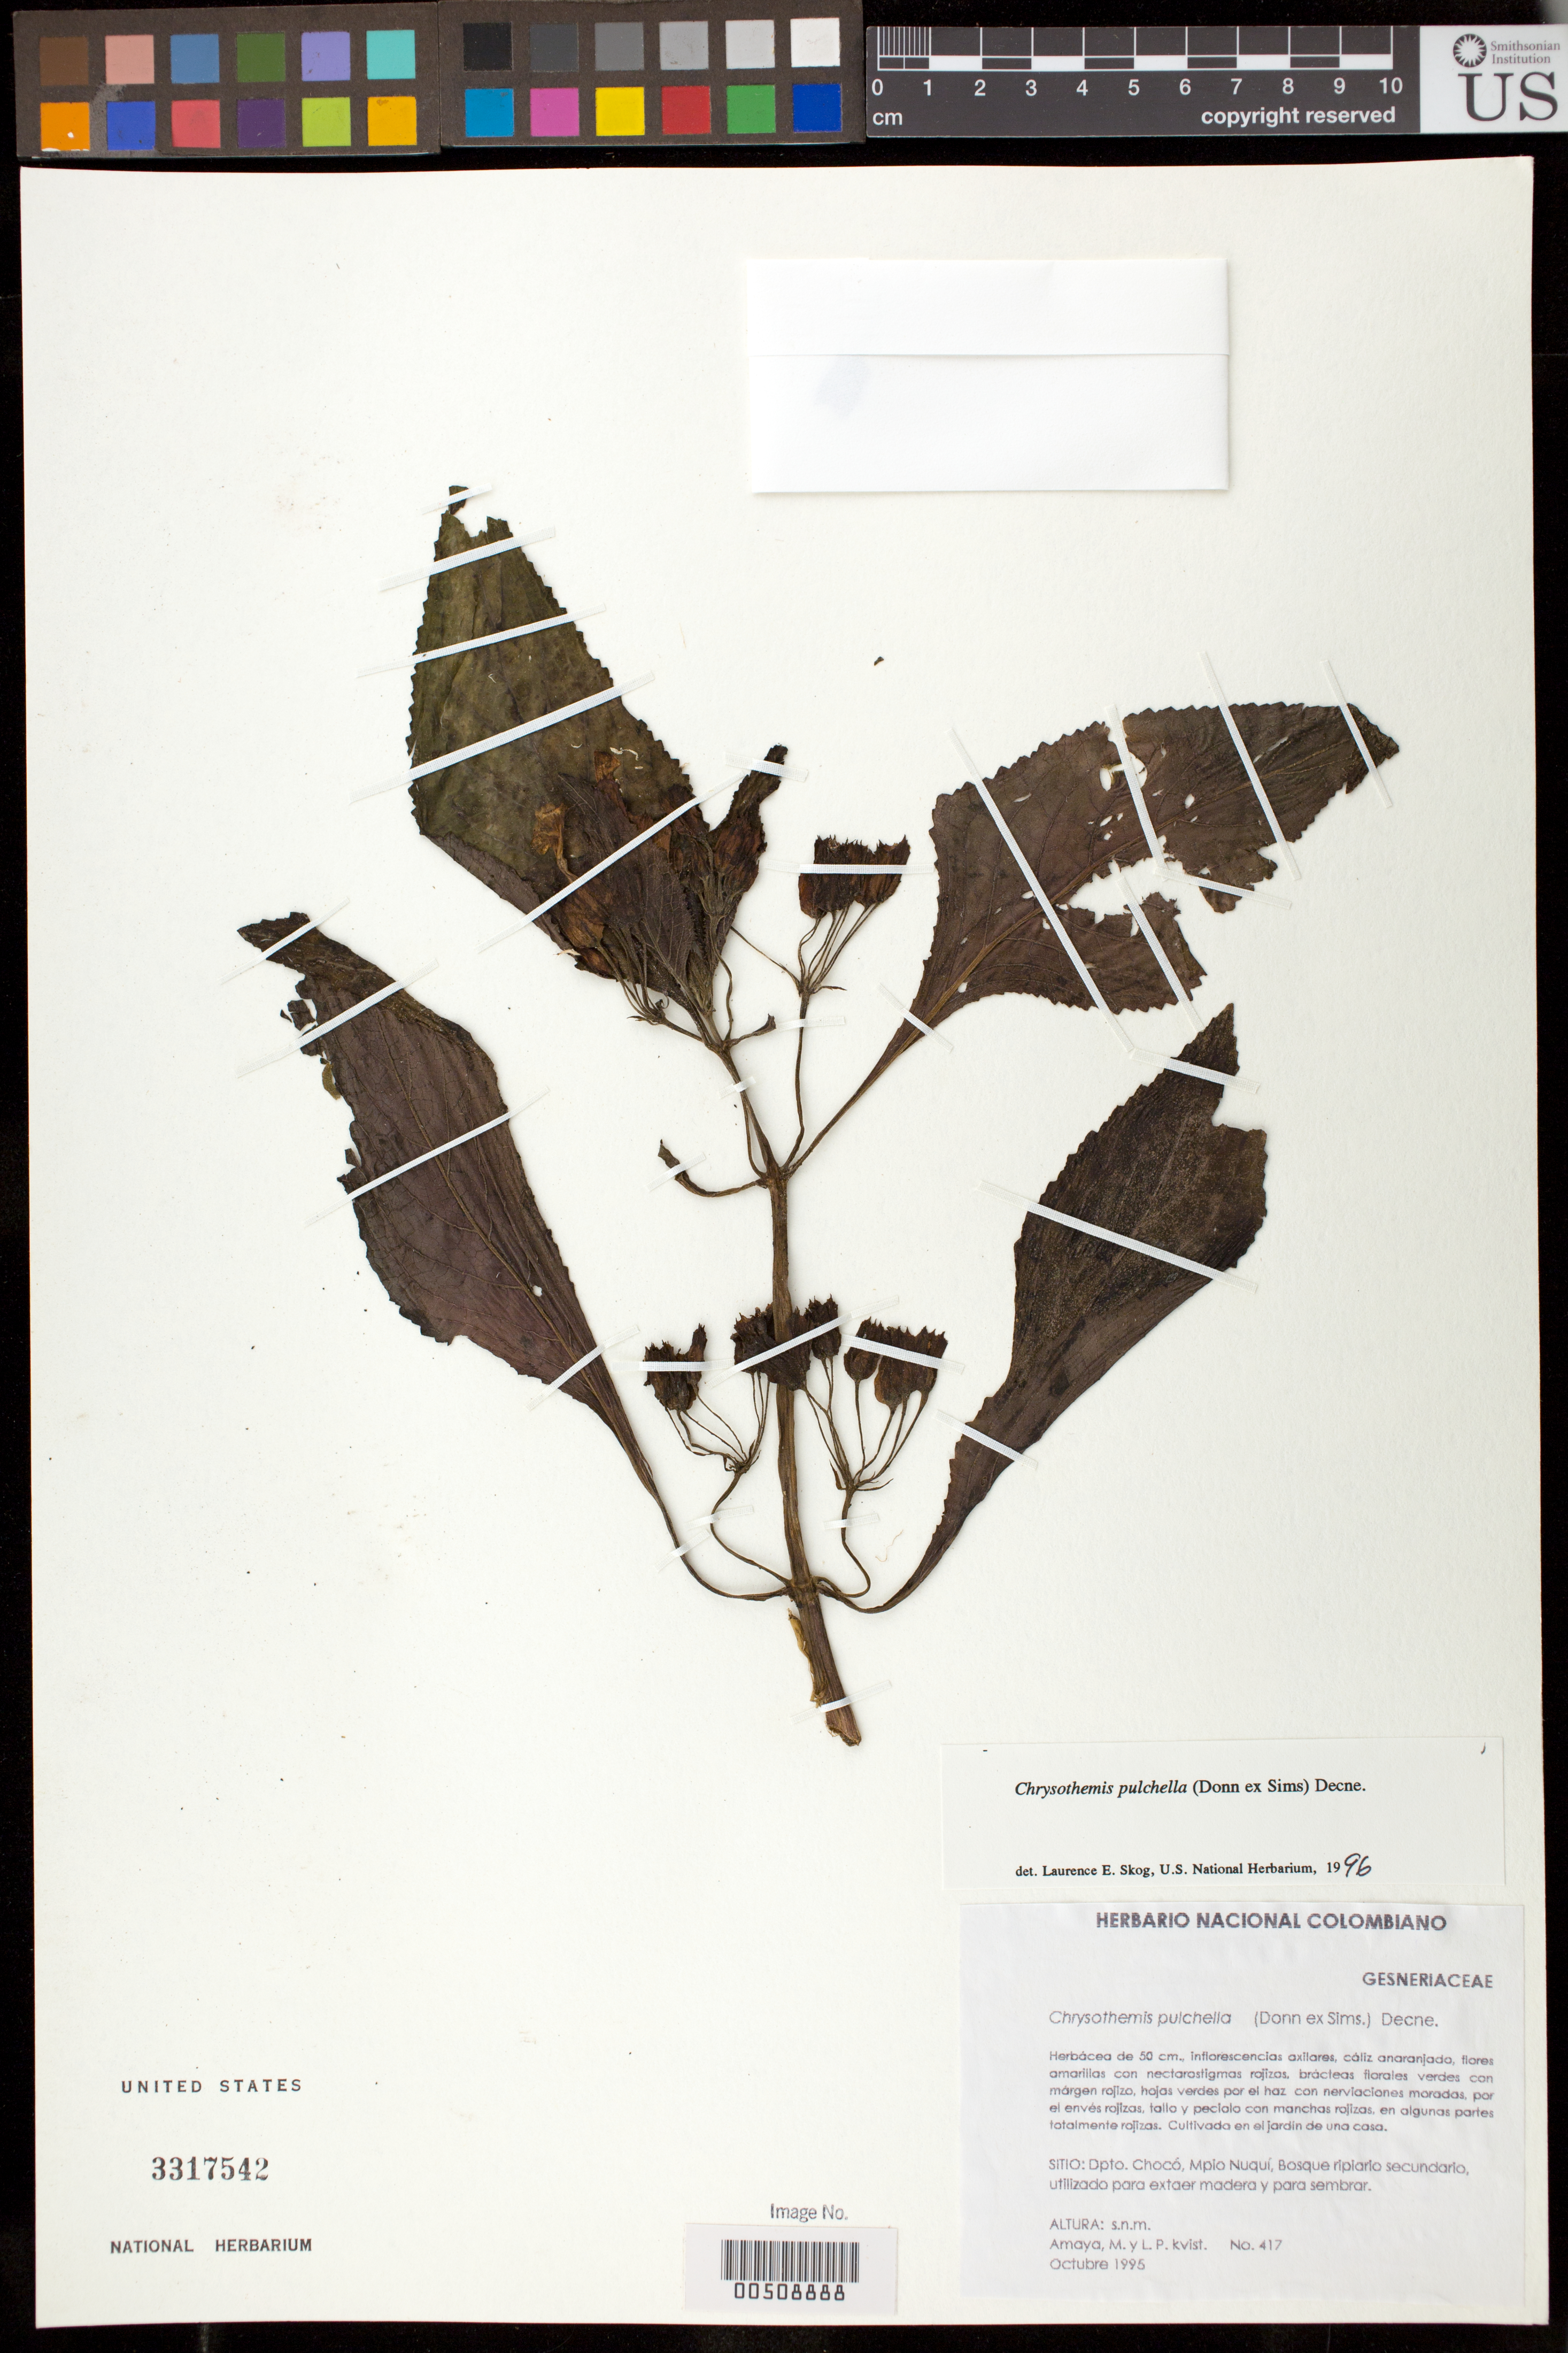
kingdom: Plantae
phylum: Tracheophyta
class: Magnoliopsida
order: Lamiales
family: Gesneriaceae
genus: Chrysothemis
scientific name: Chrysothemis pulchella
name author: (Donn ex Sims) Decne.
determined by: Skog, Laurence E.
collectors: M. Amaya & L. P. Kvist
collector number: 417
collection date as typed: Oct 1995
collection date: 1995-10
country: Colombia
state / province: Chocó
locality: Mpio de Nuquí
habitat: Bosque ripario secundario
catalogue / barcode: US 3317542